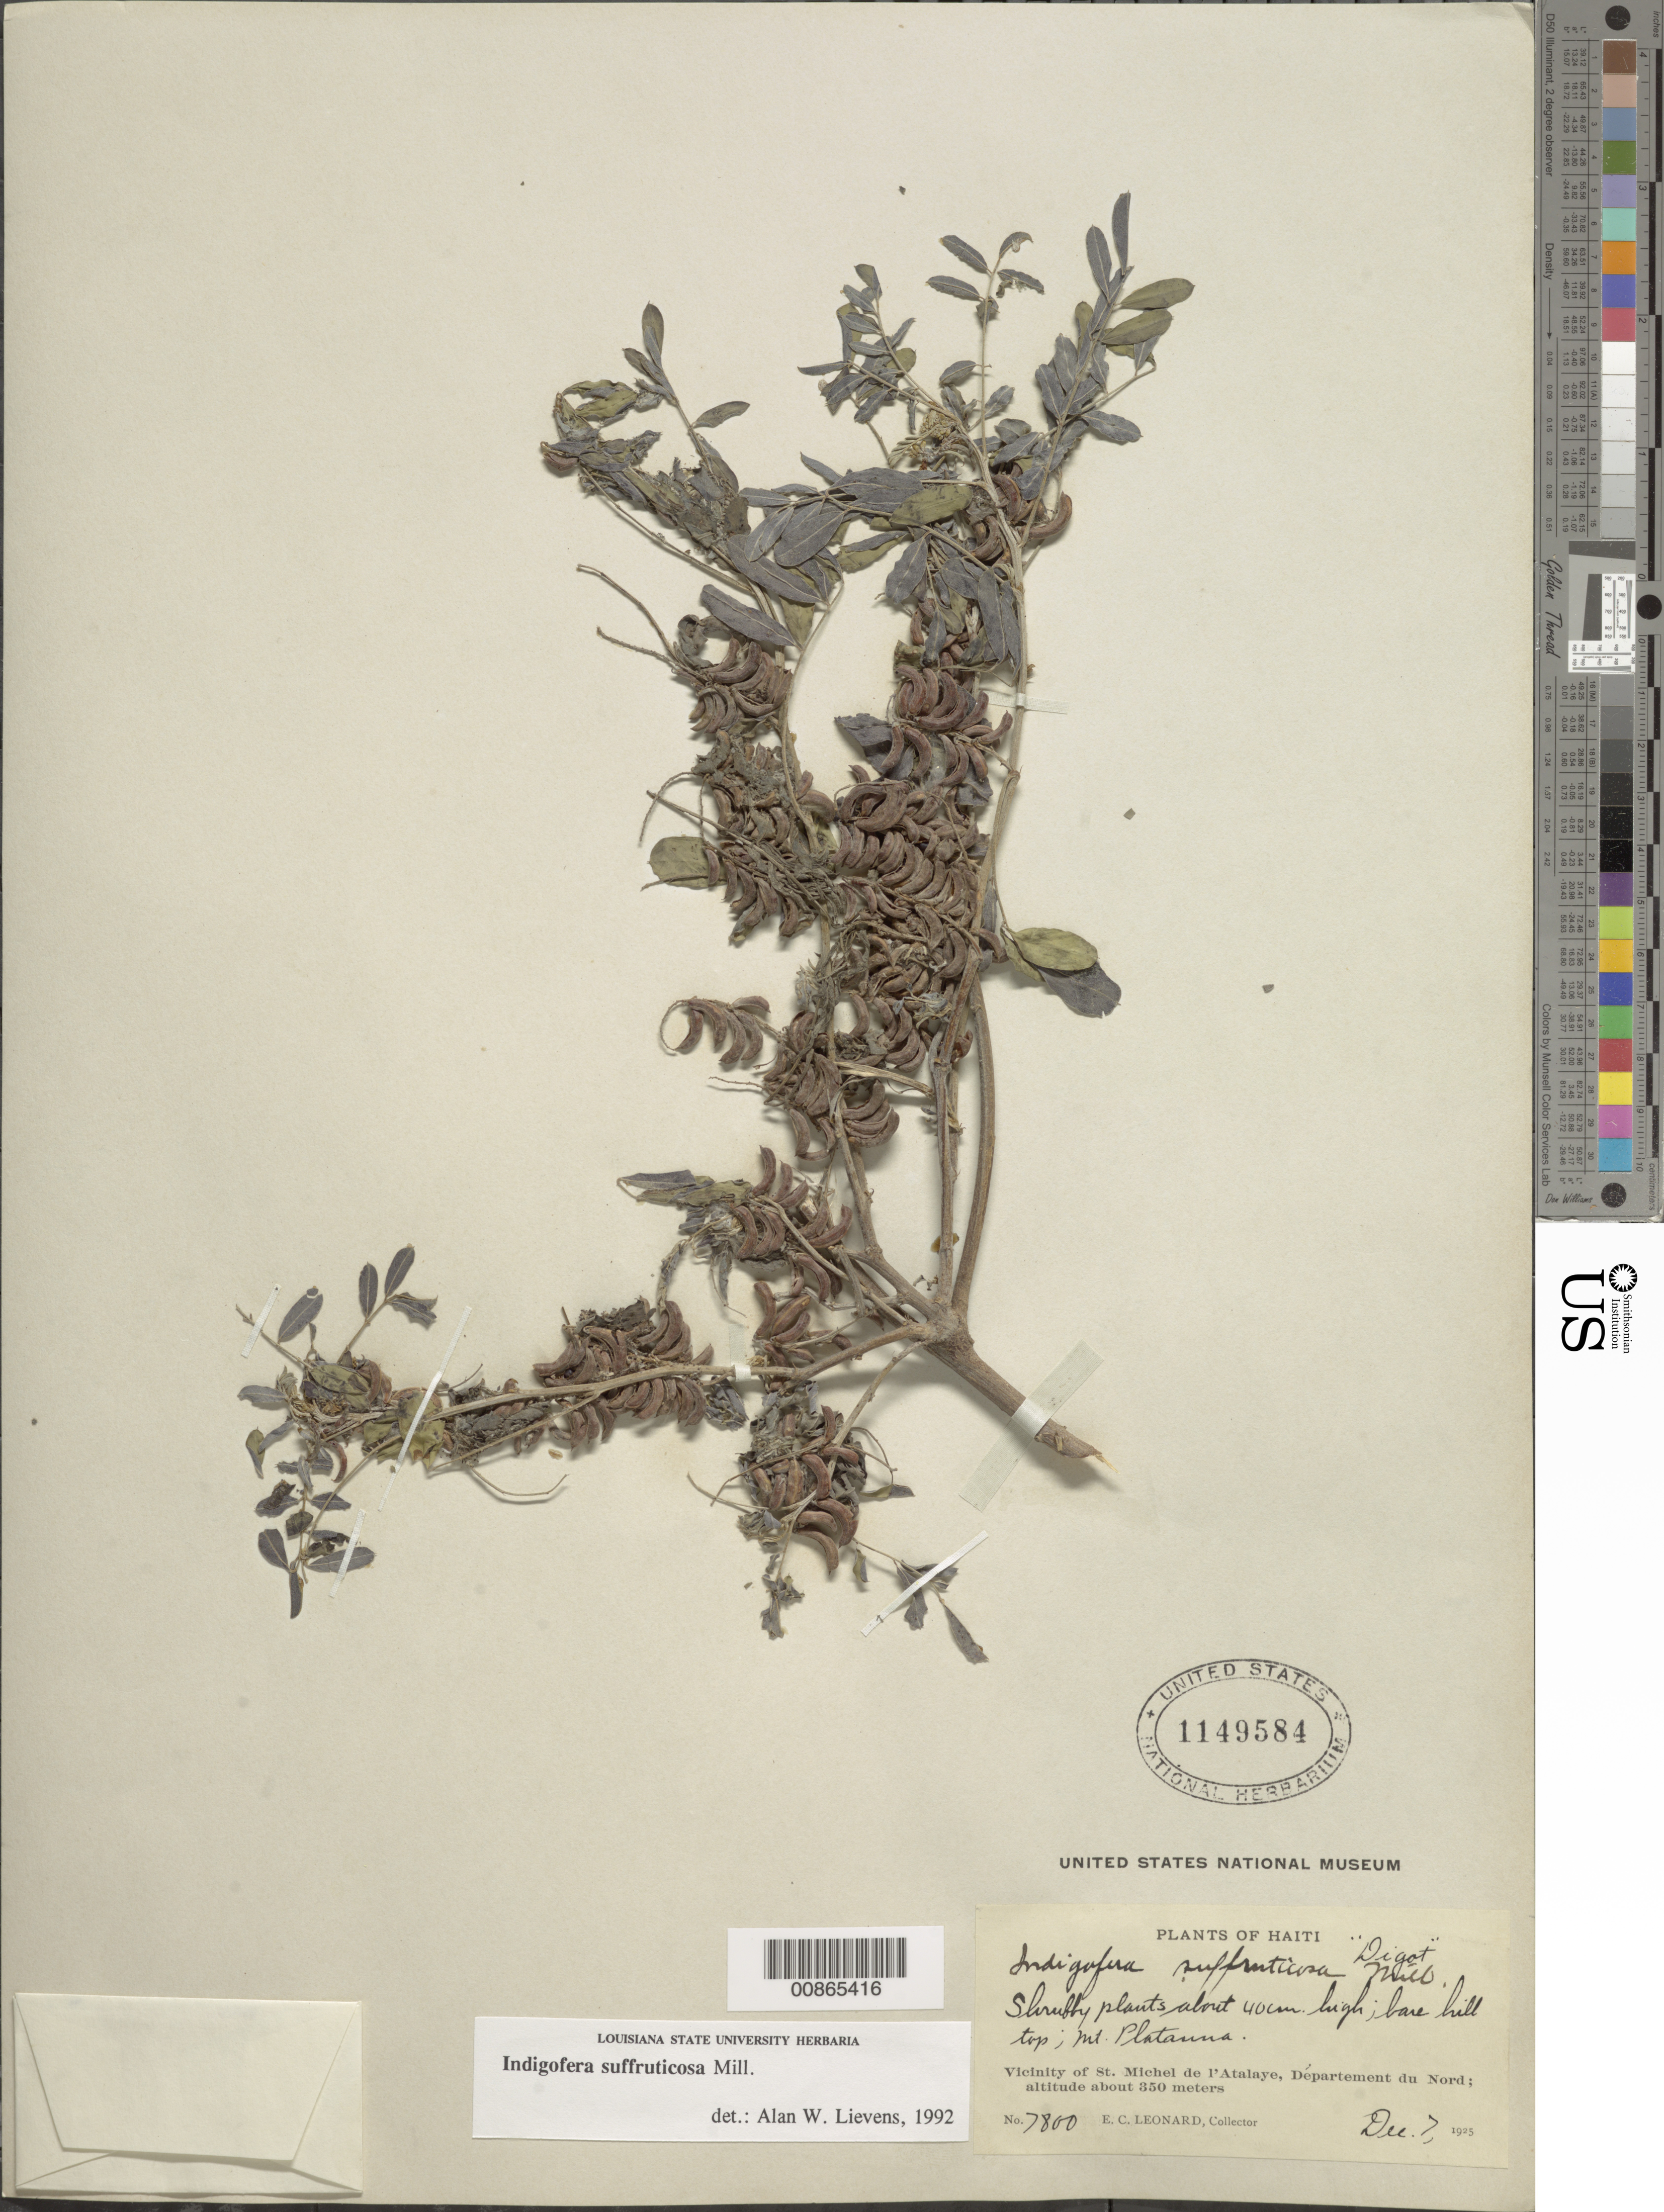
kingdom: Plantae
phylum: Tracheophyta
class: Magnoliopsida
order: Fabales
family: Fabaceae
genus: Indigofera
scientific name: Indigofera suffruticosa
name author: Mill.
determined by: Lievens, A. W., (LSU), Louisiana State University Herbarium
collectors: E. C. Leonard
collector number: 7800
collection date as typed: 07 Dec 1925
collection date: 1925-12-07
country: Haiti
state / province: Nord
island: Hispaniola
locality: Vicinity of St. Michel de l'Atalaye, Mt Platanna.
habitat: Bare hill top.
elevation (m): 350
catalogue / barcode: US 1149584